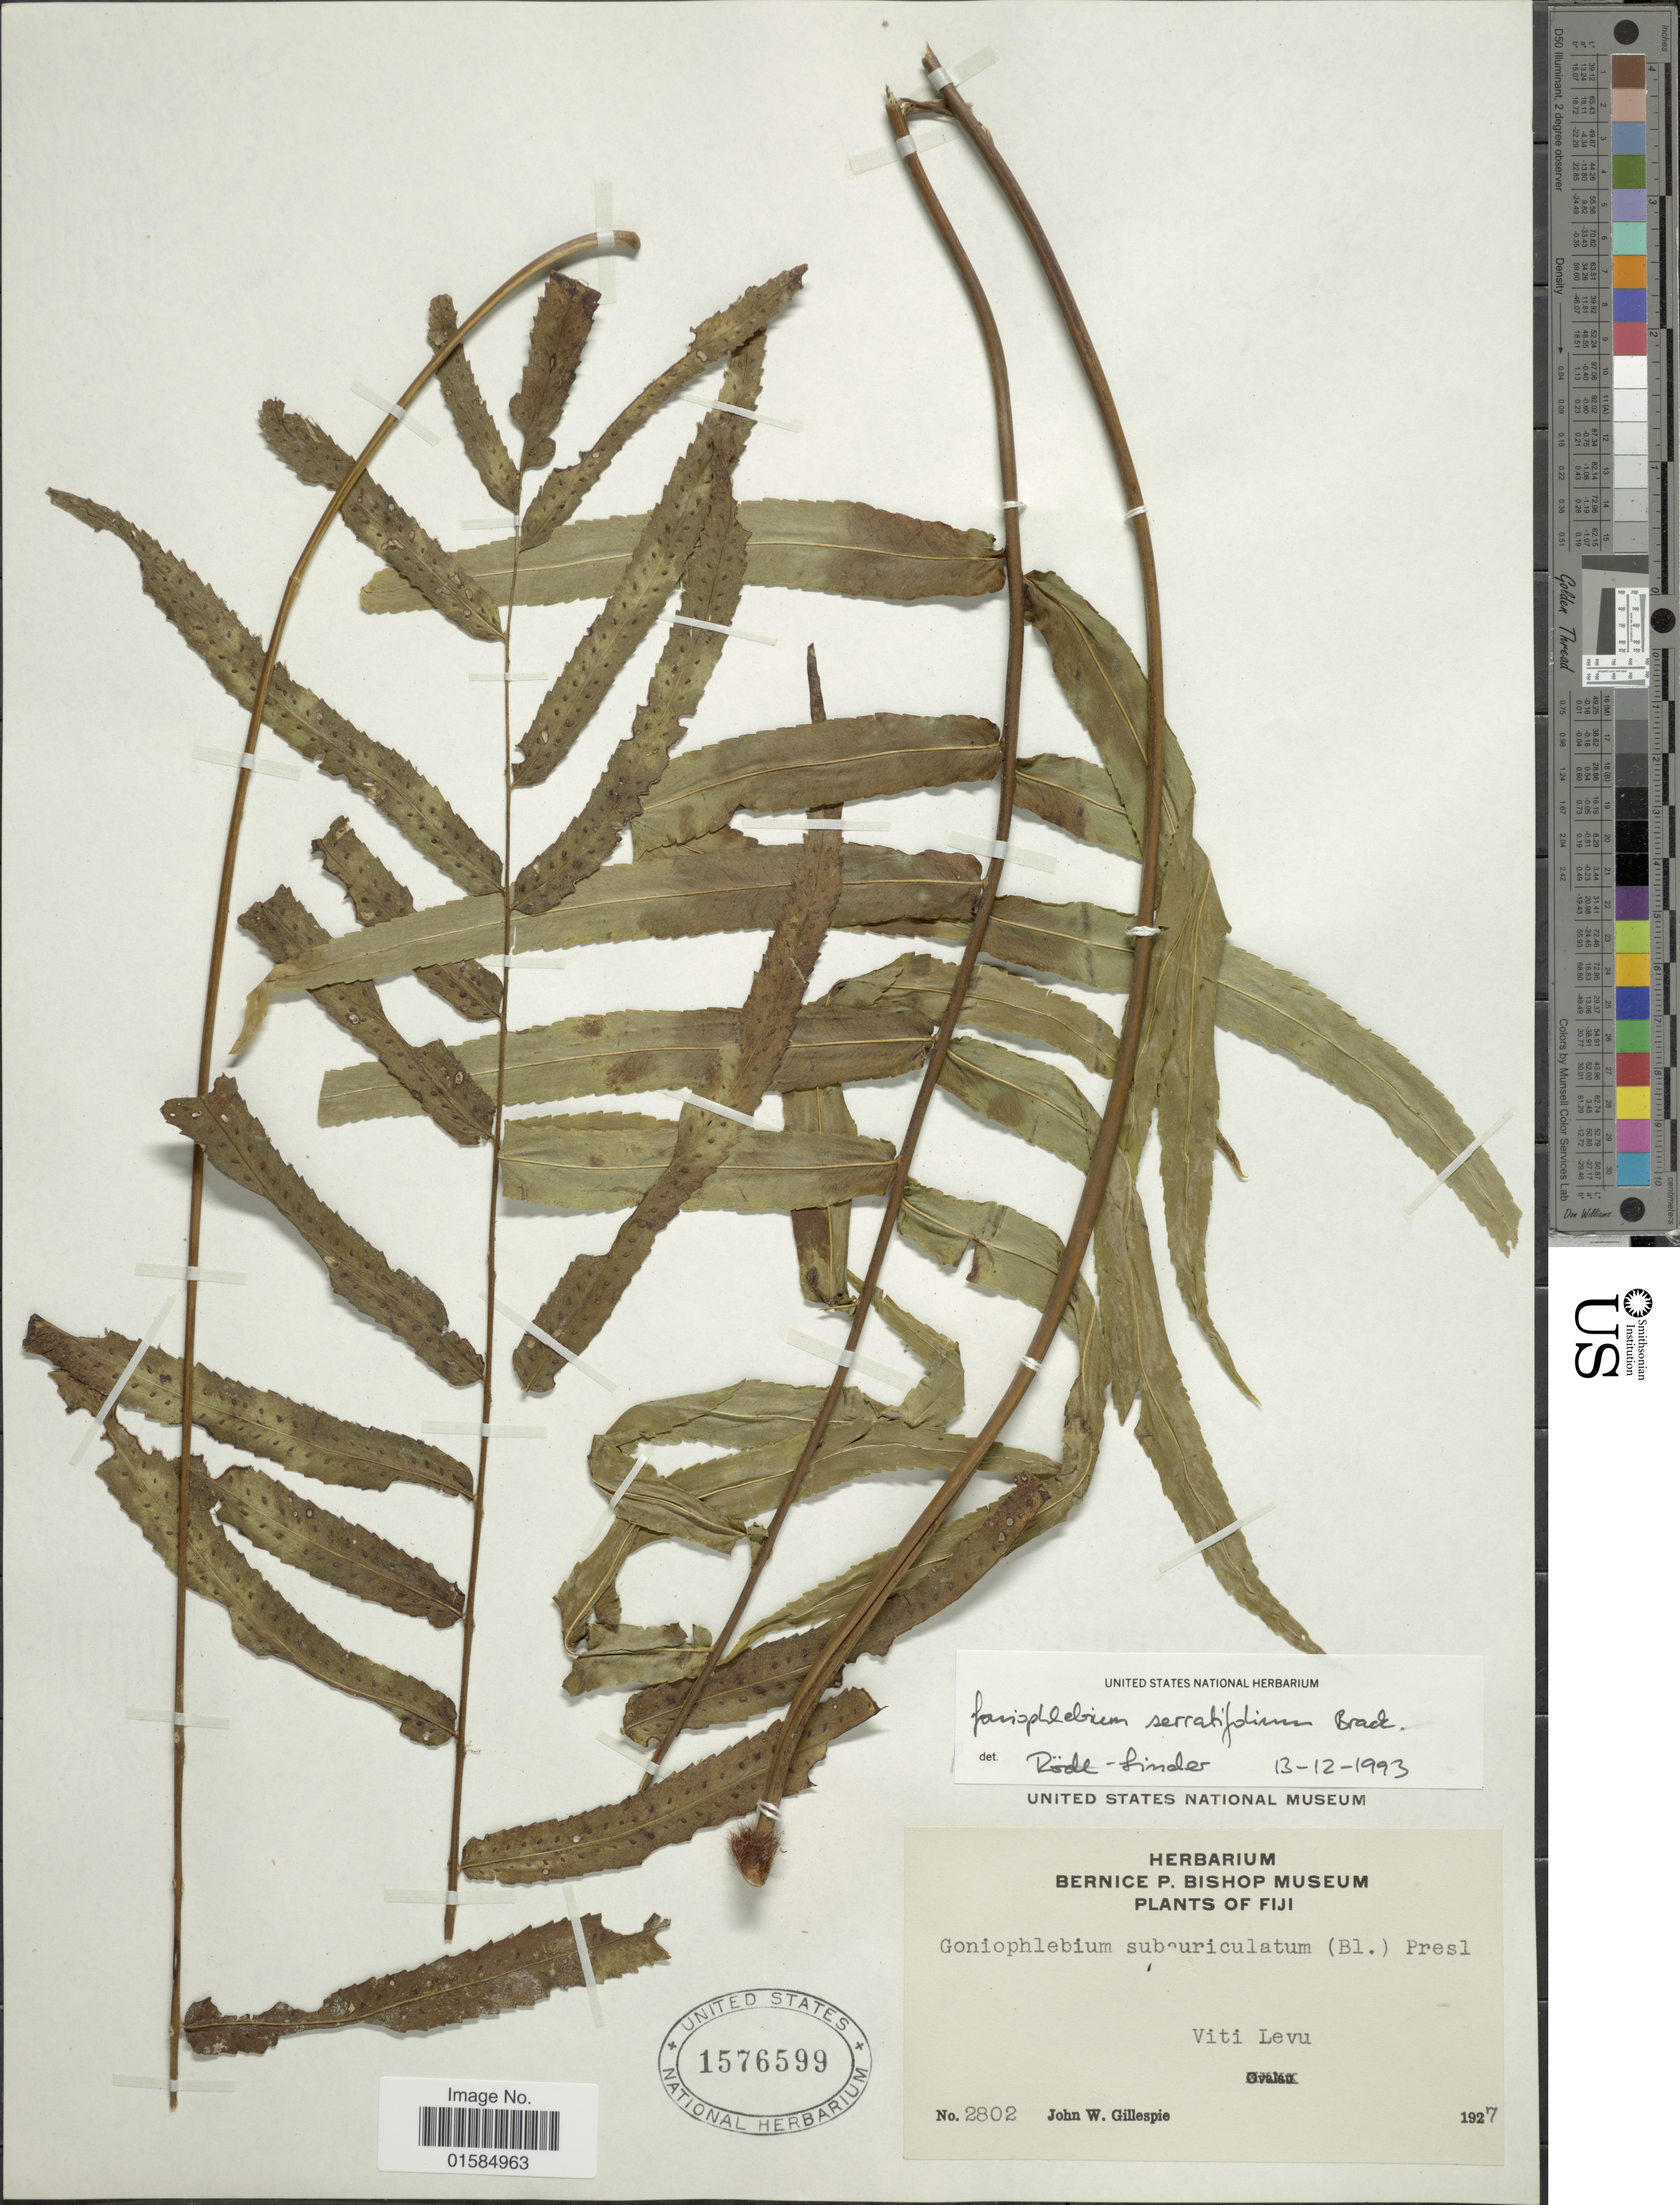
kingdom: Plantae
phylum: Tracheophyta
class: Polypodiopsida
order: Polypodiales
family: Polypodiaceae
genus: Goniophlebium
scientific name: Goniophlebium serratifolium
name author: Brack. in Wilkes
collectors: J. W. Gillespie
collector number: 2802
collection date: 1927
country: Fiji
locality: Viti Levu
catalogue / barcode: US 1576599